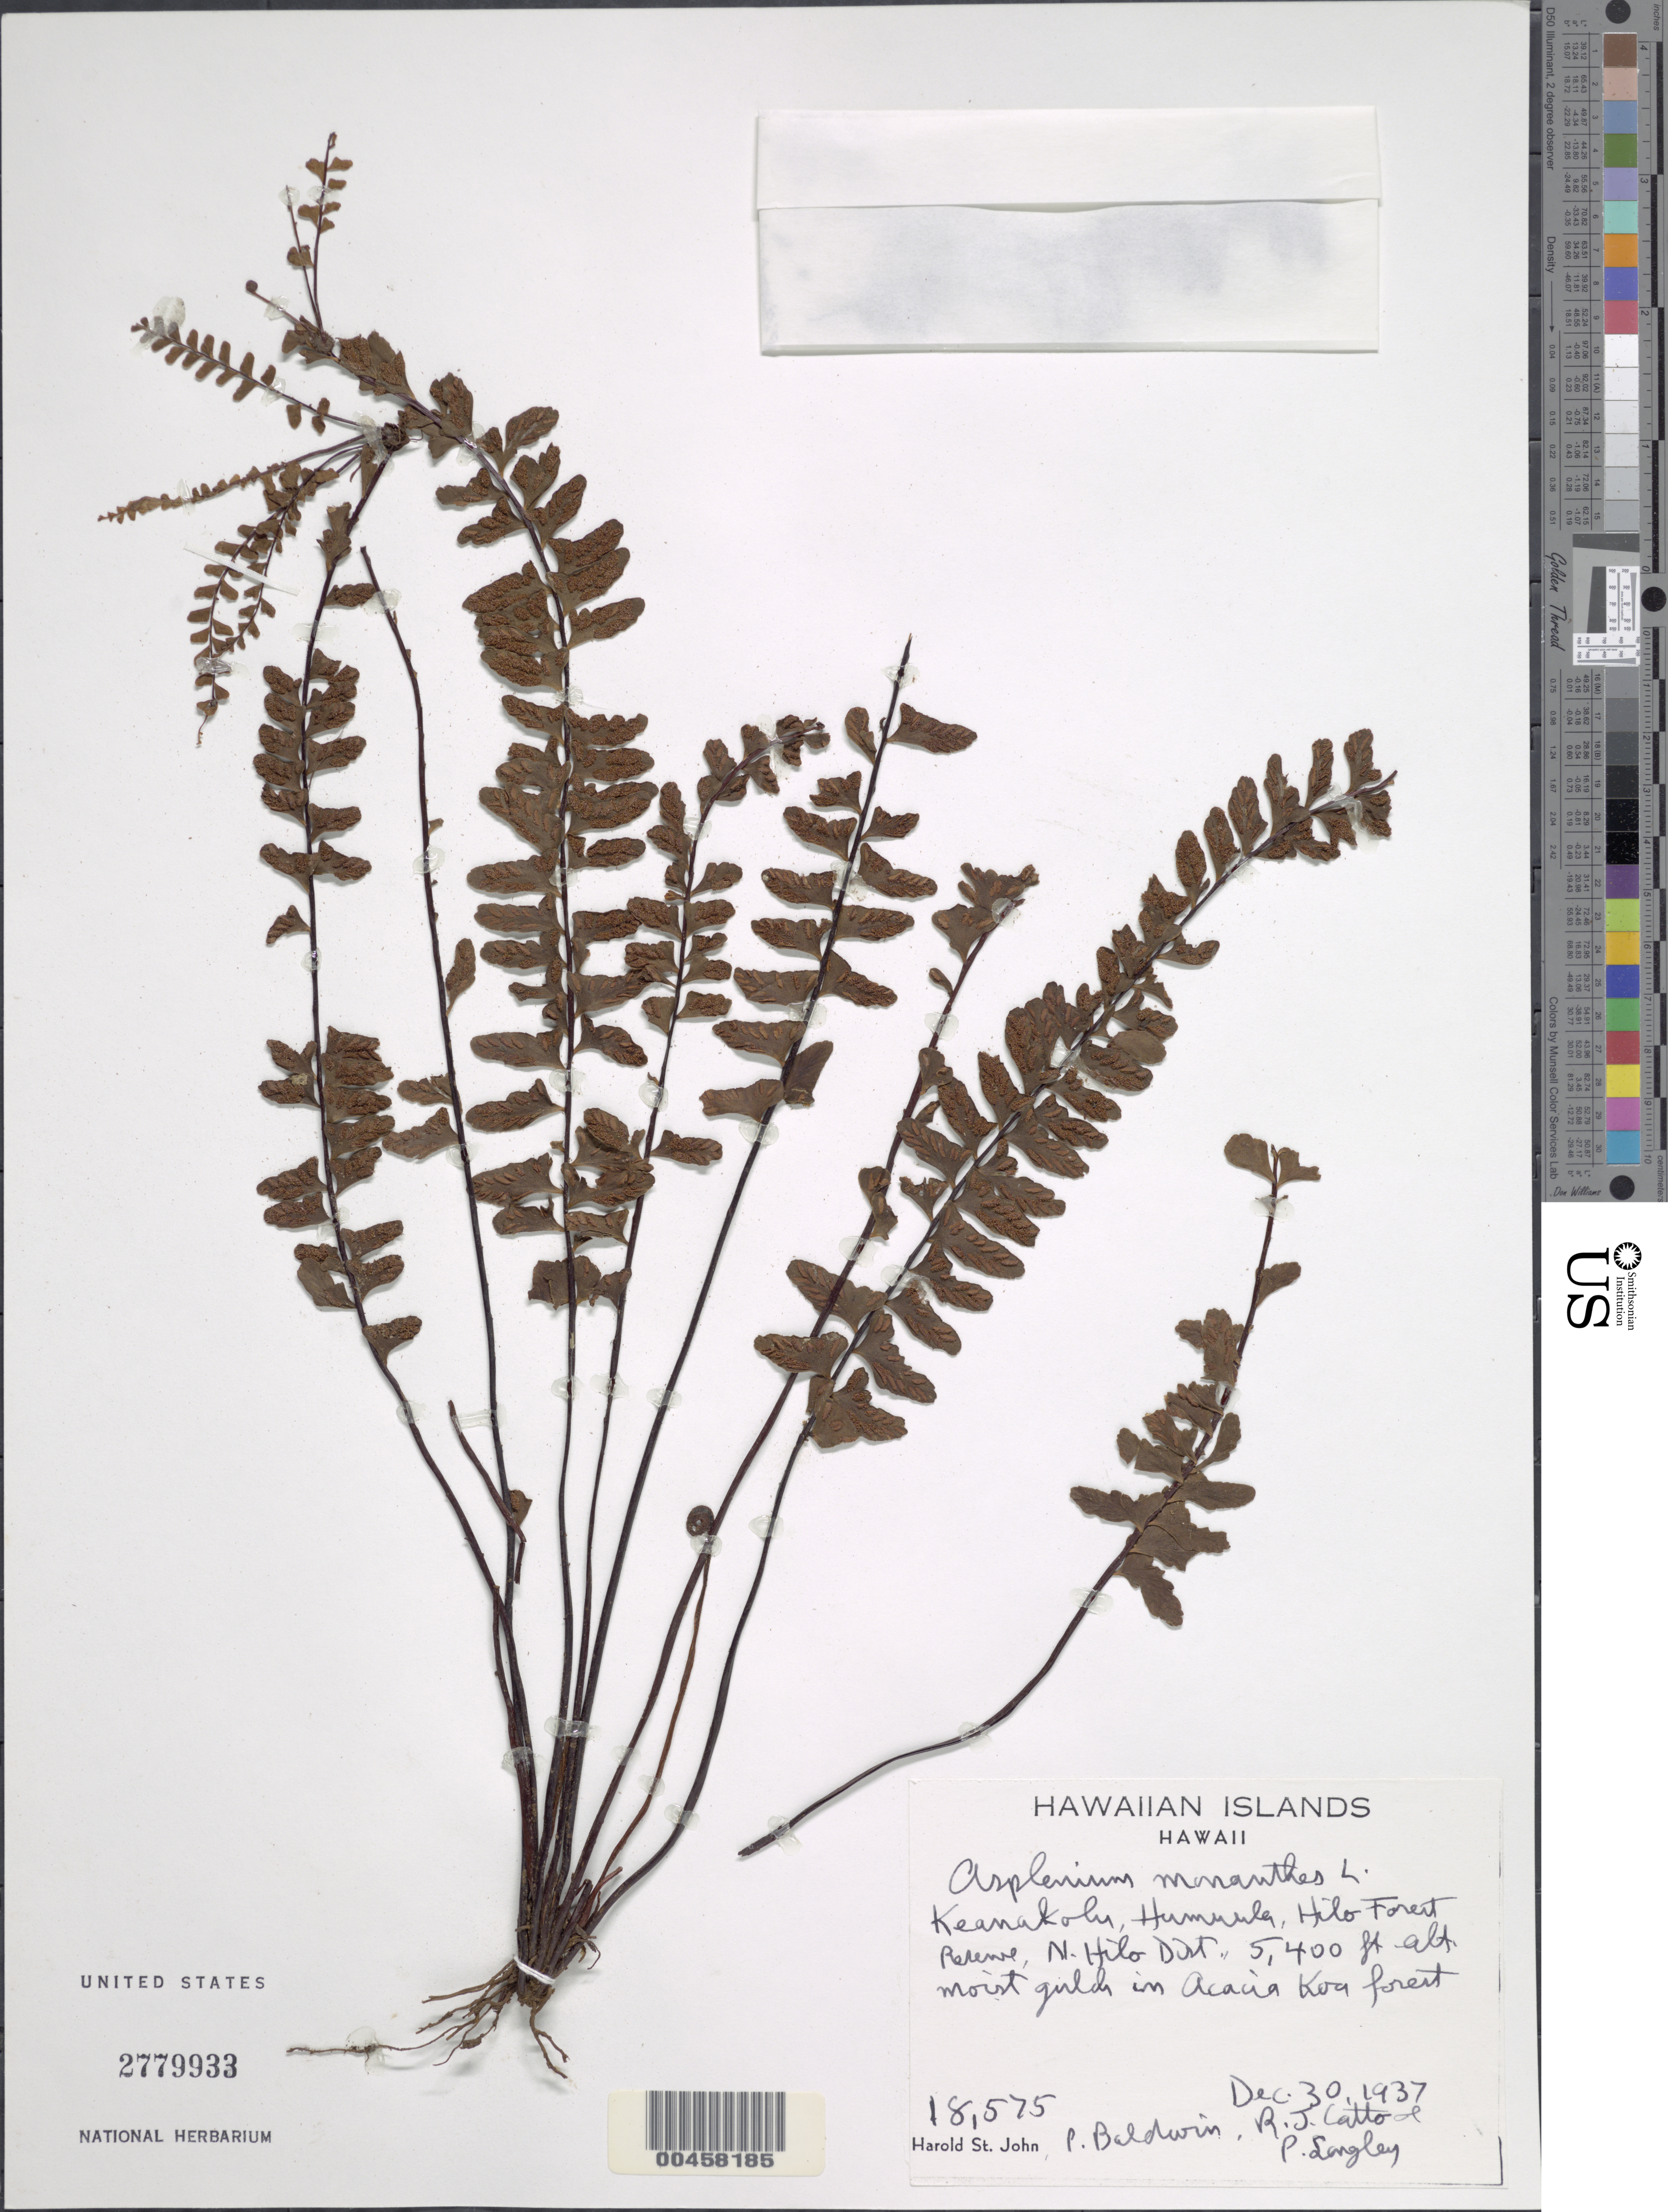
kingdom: Plantae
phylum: Tracheophyta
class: Polypodiopsida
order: Polypodiales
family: Aspleniaceae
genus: Asplenium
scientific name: Asplenium monanthes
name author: L.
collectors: H. St. John, P. Baldwin, R. Catto & P. Langley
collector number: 18575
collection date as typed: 30 Dec 1937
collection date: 1937-12-30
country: United States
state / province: Hawaii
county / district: Hawaii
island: Hawaii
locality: Keanakolu, Humuula, Hilo Forest Reserve, N. Hilo Dist.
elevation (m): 1646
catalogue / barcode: US 2779933